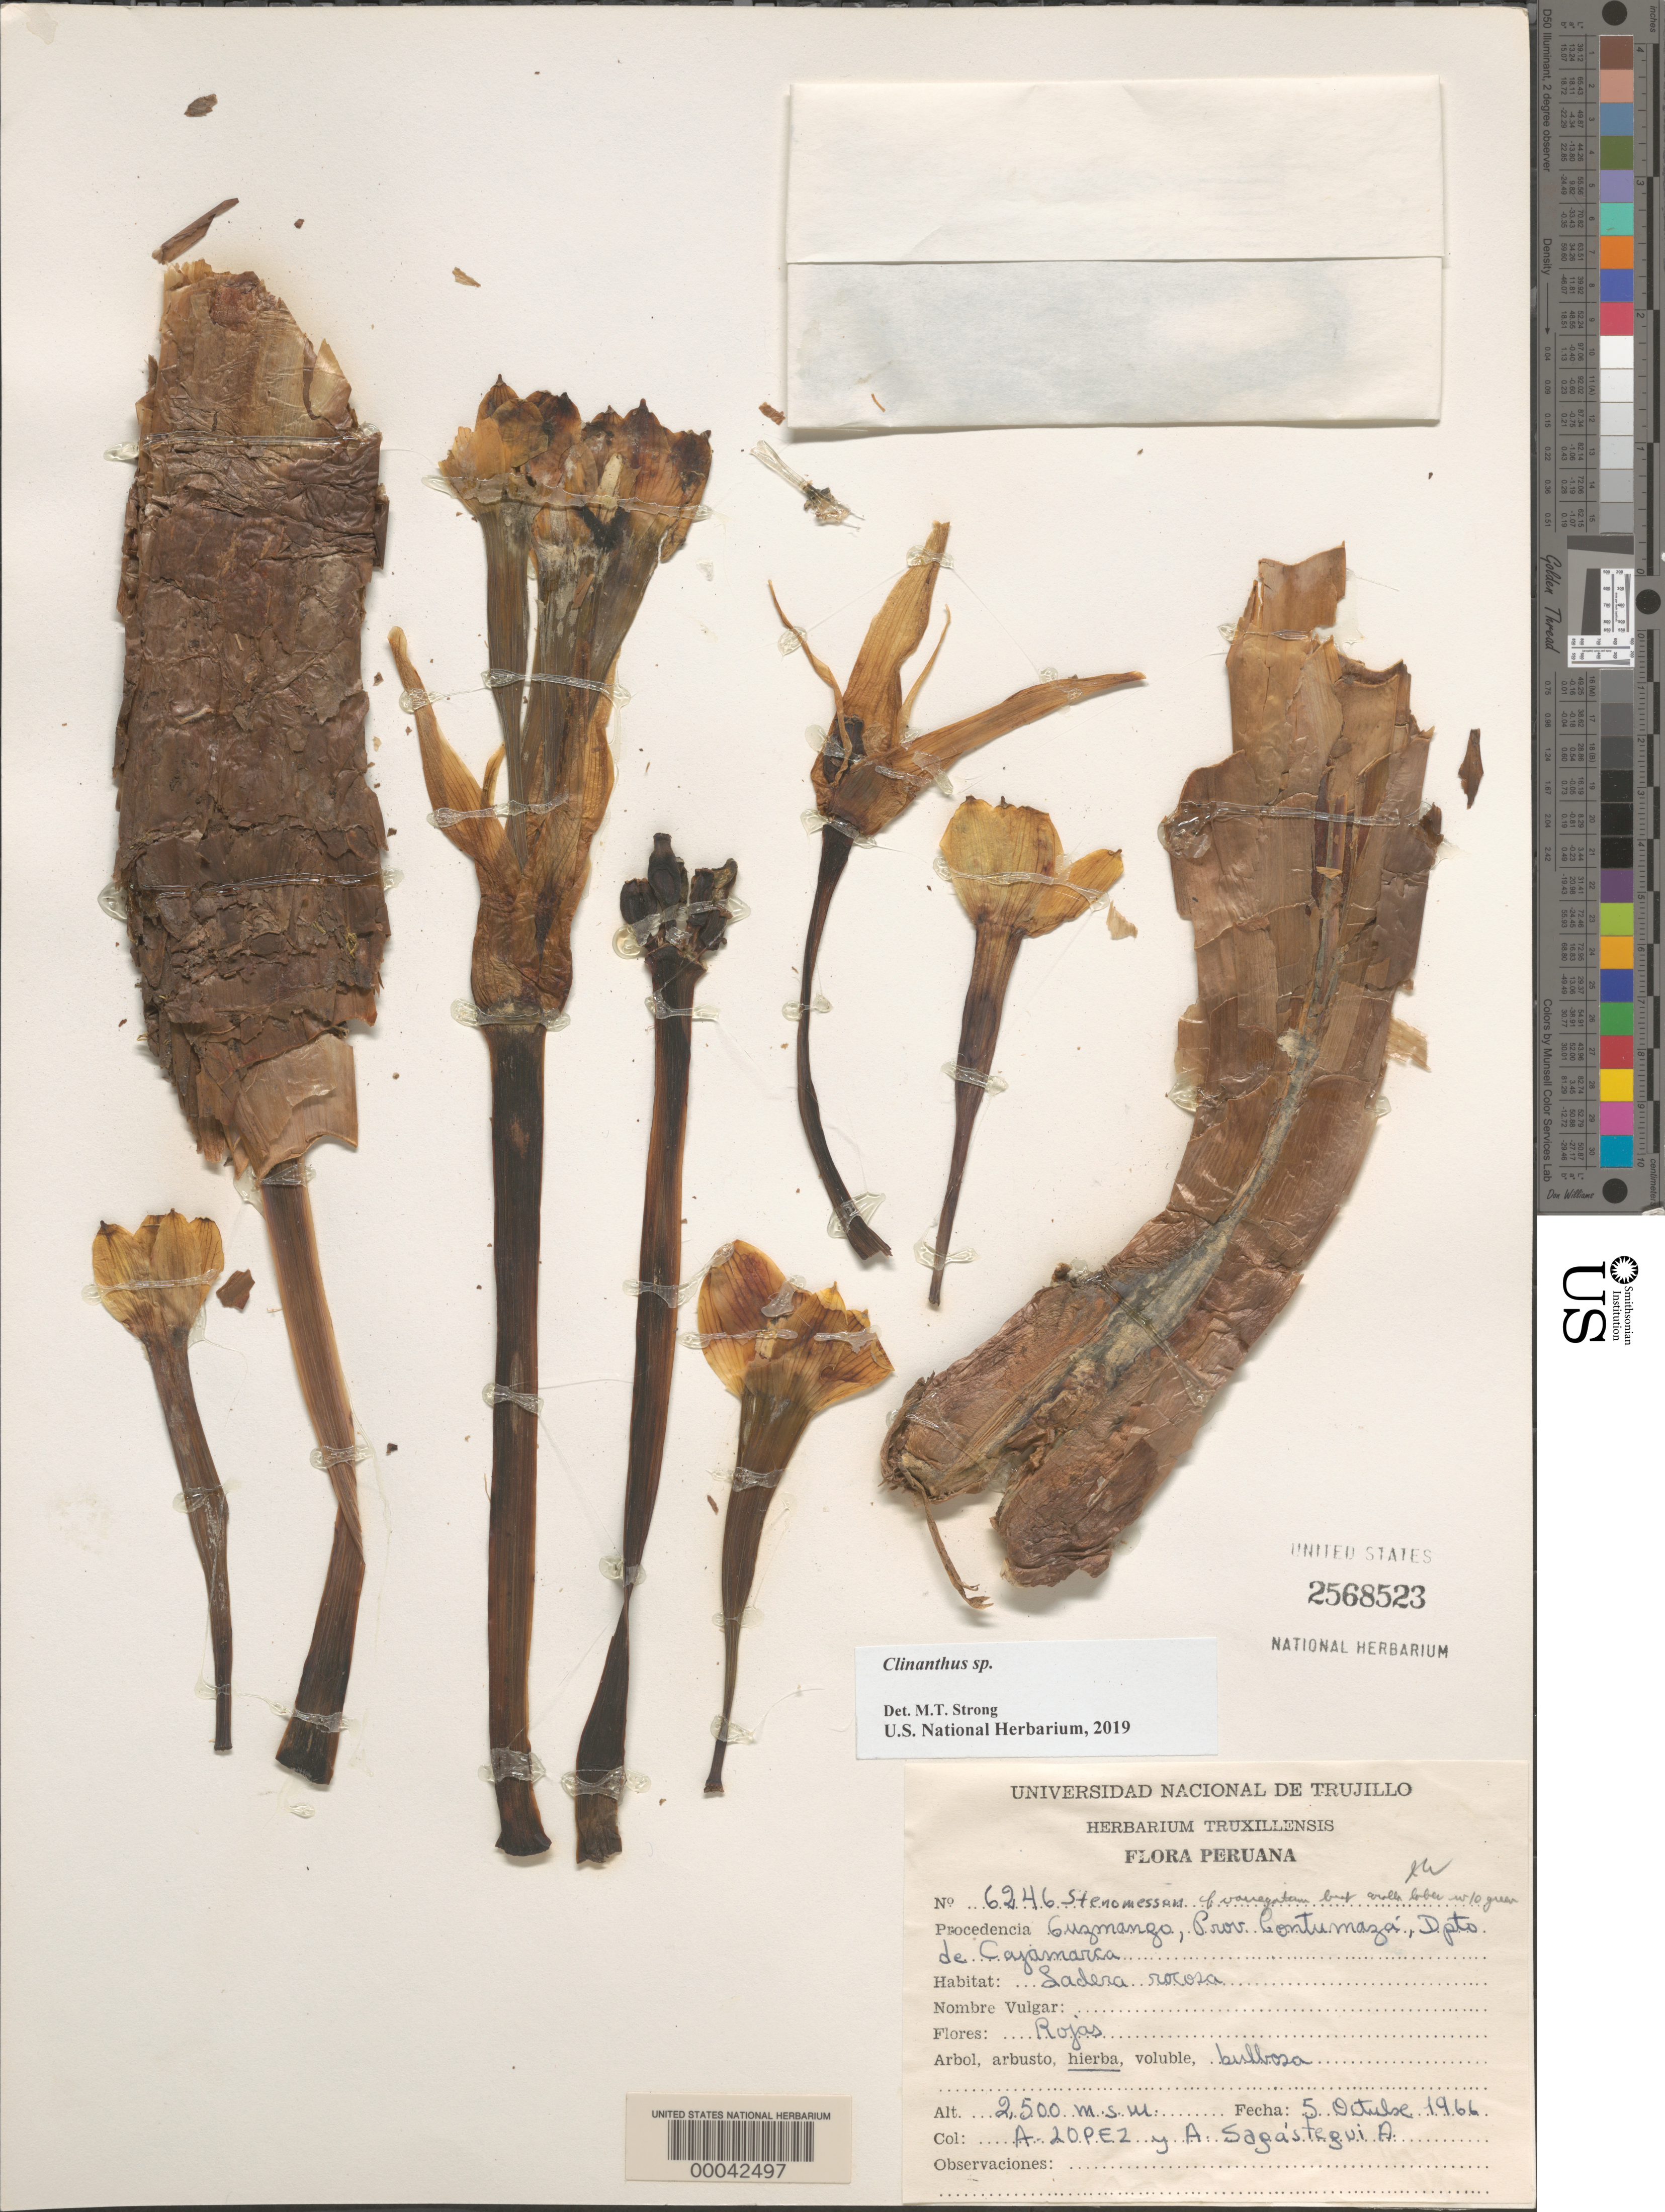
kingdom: Plantae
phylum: Tracheophyta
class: Liliopsida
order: Asparagales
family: Amaryllidaceae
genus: Clinanthus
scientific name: Clinanthus sp.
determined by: Strong, Mark T., (BOT), Smithsonian Institution - National Museum of Natural History (UNITED STATES)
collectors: A. López M. & A. Sagástegui A.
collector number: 6246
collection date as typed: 05 Oct 1966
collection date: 1966-10-05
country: Peru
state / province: Cajamarca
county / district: Contumazá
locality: Guzmango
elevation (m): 2500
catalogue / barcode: US 2568523